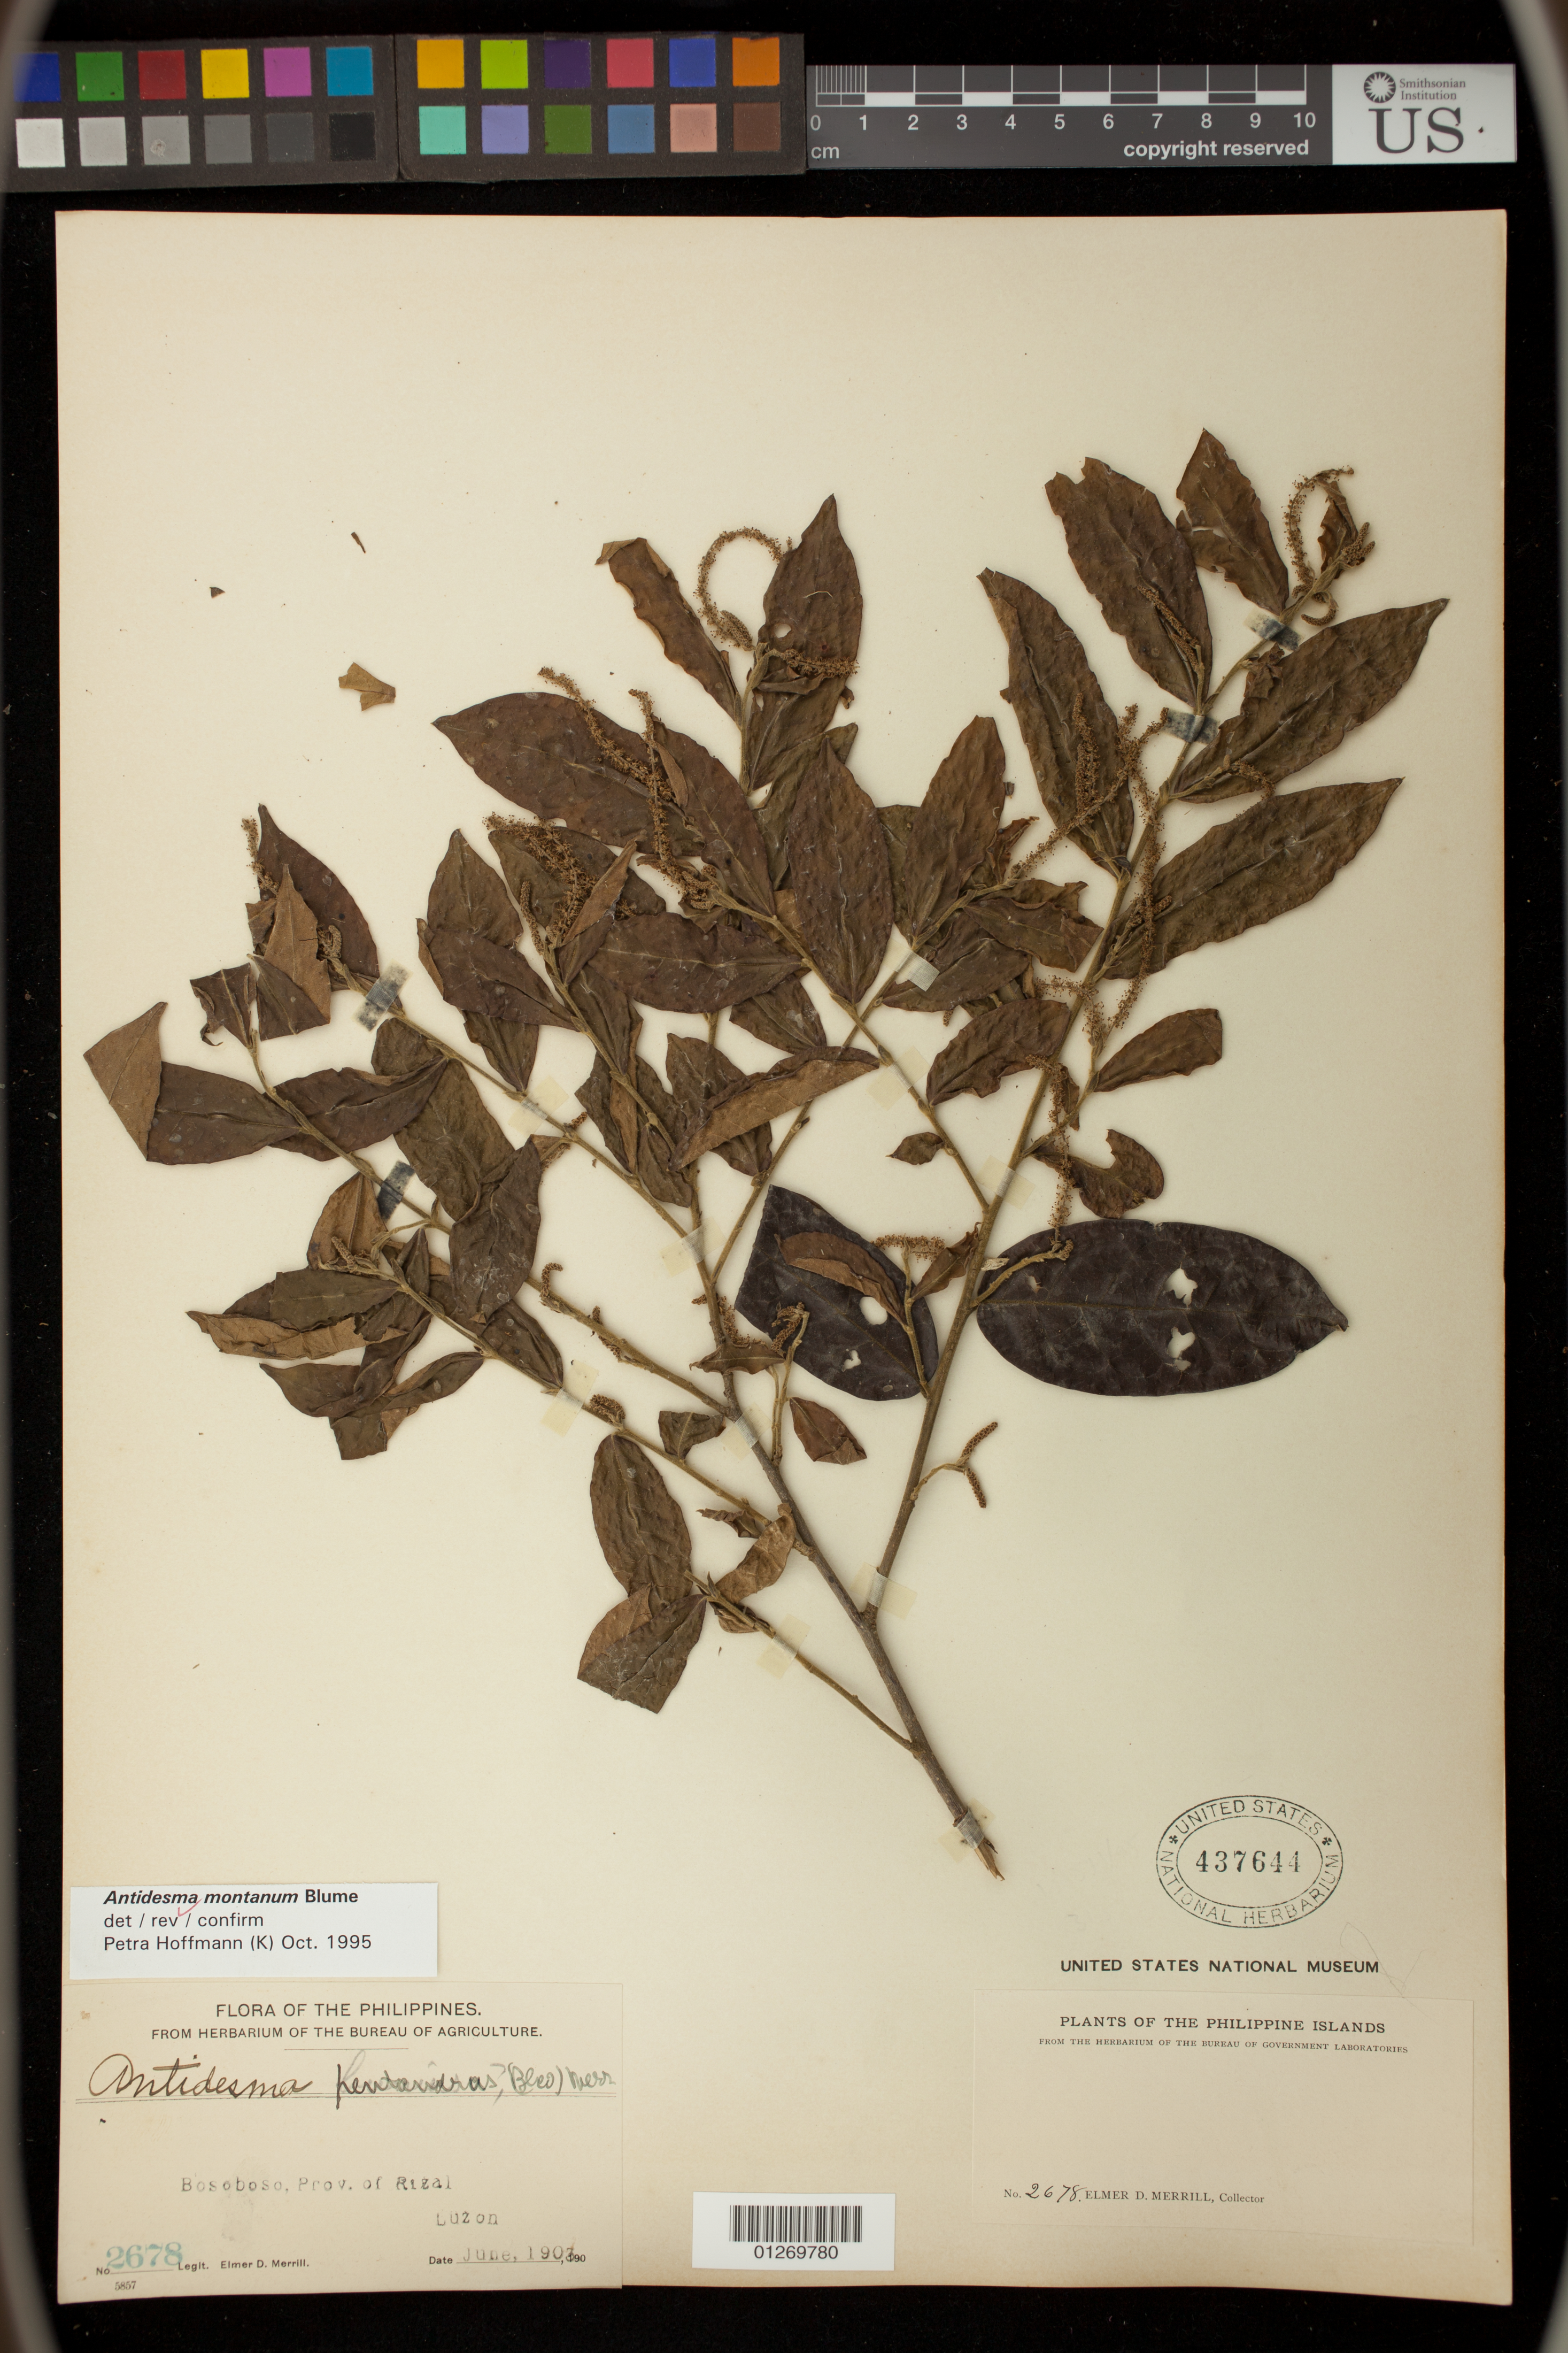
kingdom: Plantae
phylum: Tracheophyta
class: Magnoliopsida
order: Malpighiales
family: Phyllanthaceae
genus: Antidesma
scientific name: Antidesma montanum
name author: Blume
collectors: E. D. Merrill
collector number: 2678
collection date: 1903-06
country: Philippines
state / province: Calabarzon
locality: Bosoboso, Prov. of Rizal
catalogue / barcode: US 437644